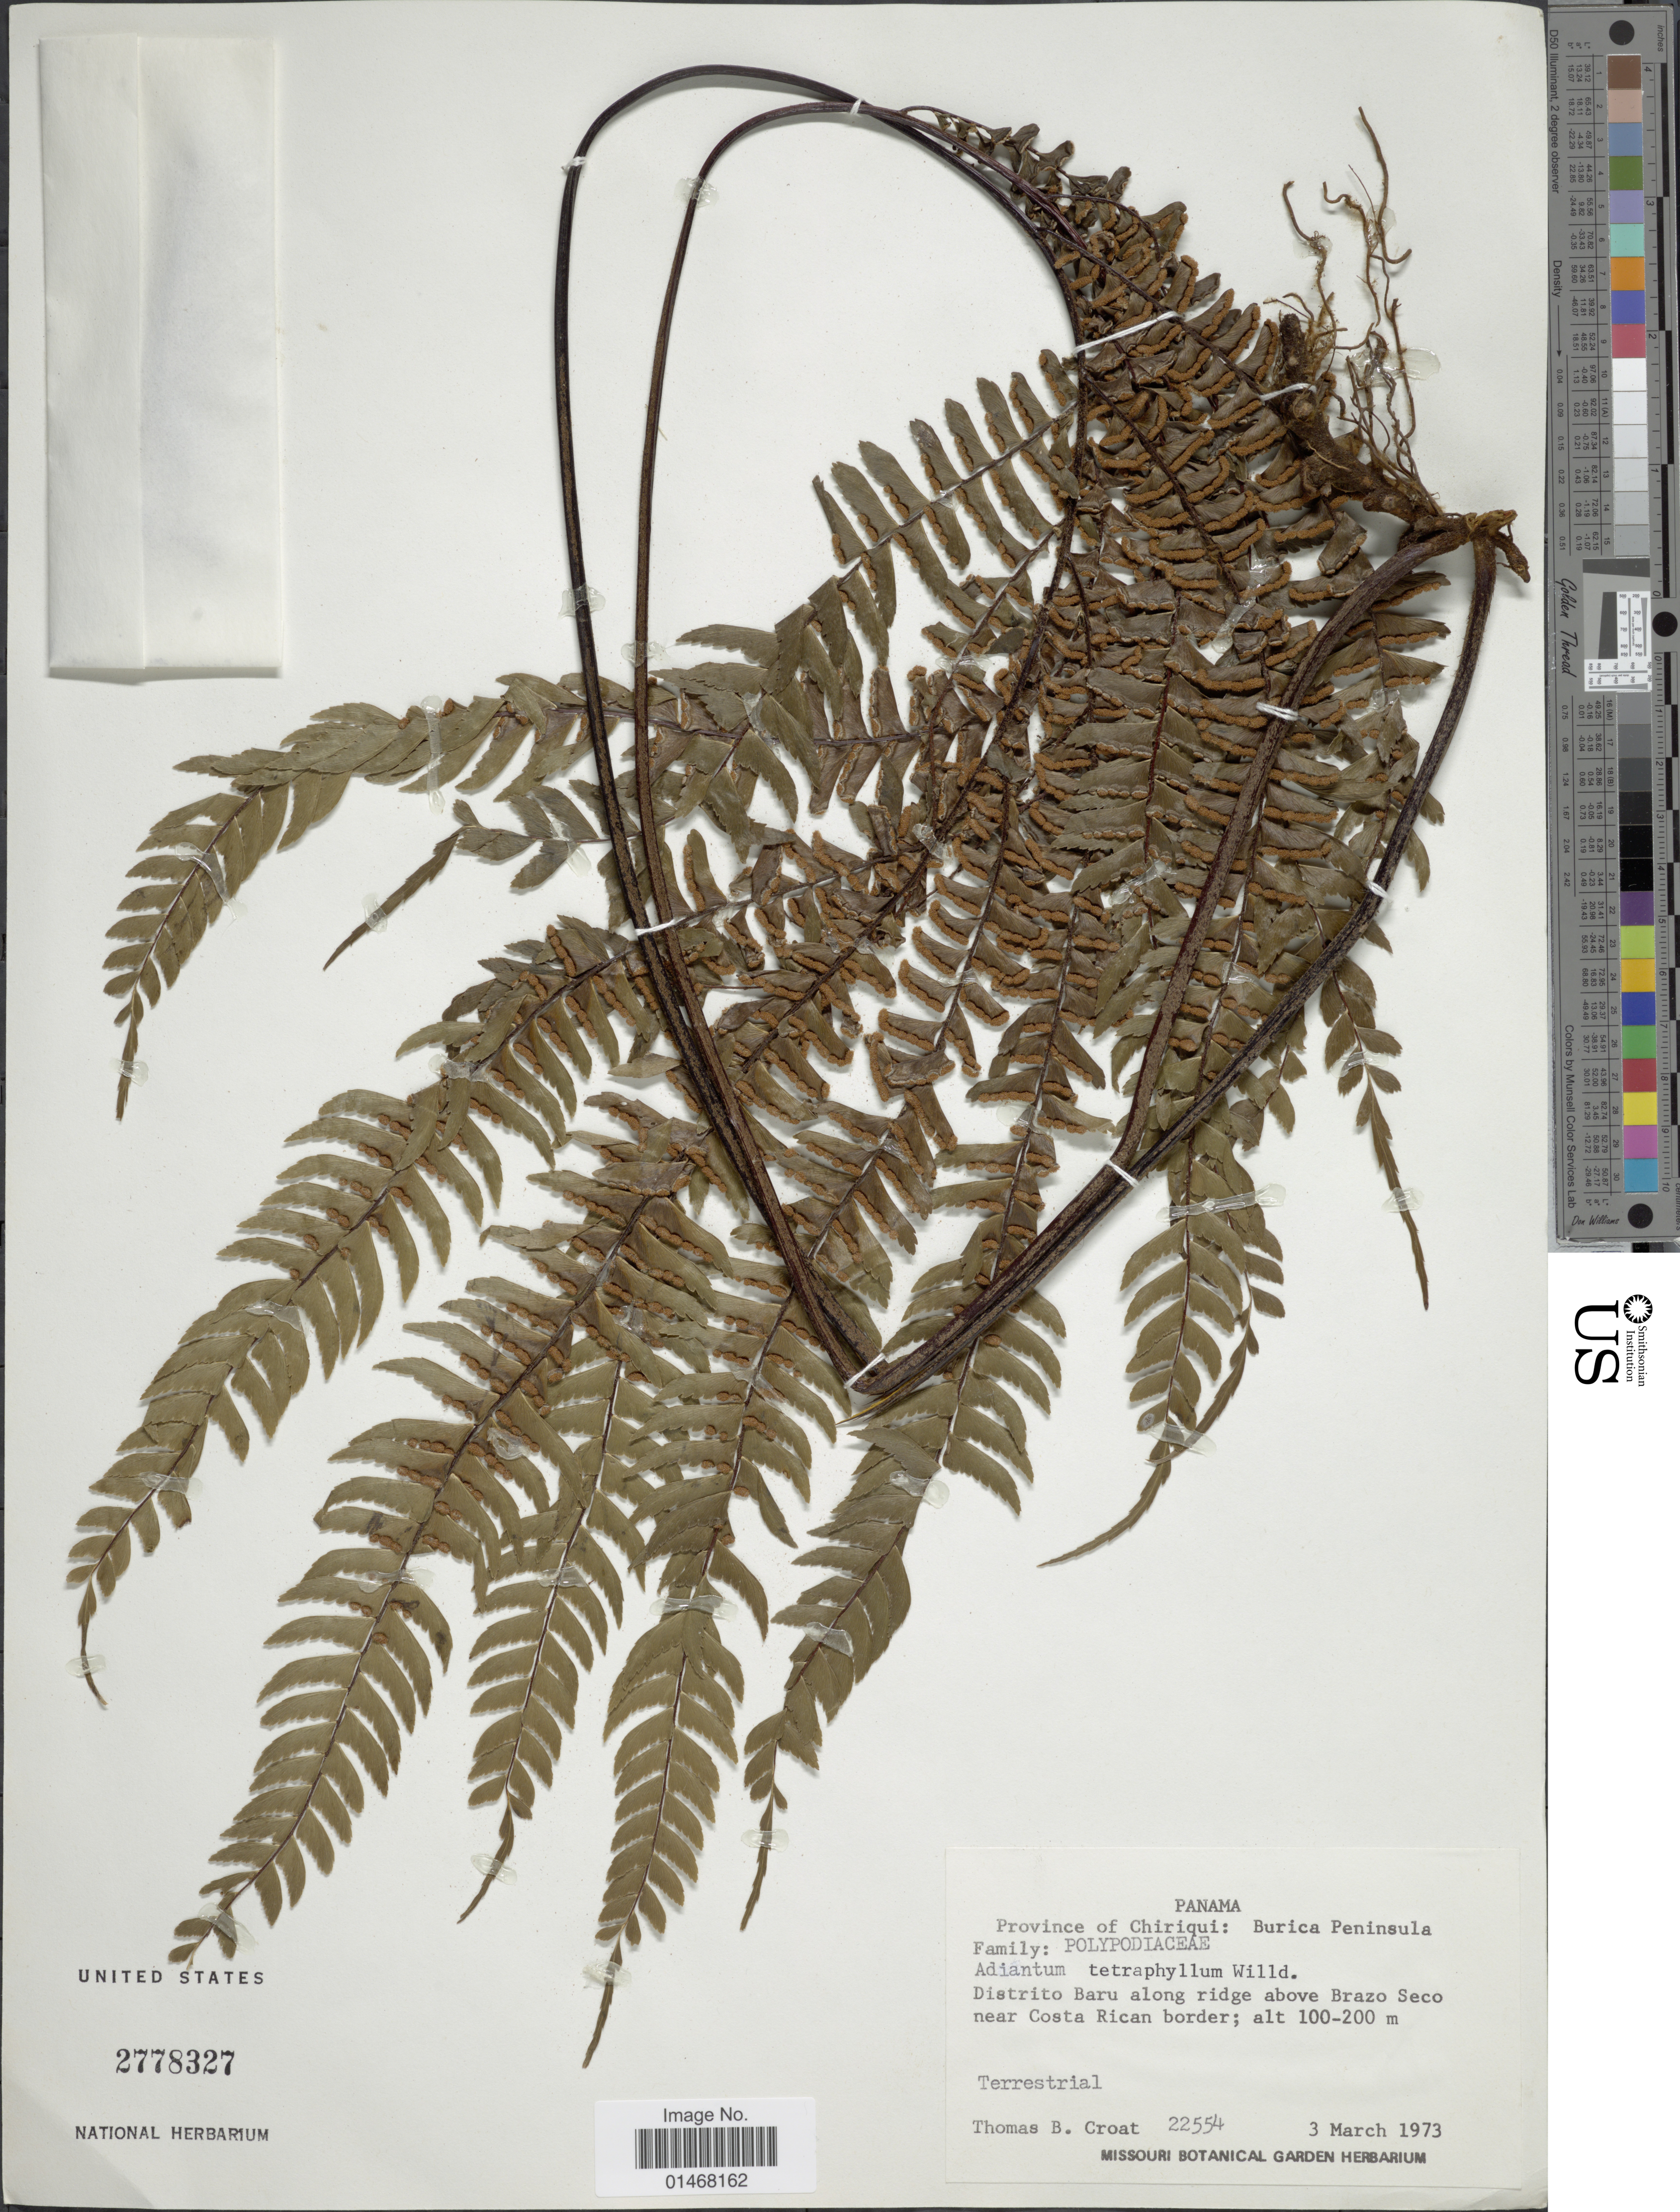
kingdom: Plantae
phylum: Tracheophyta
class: Polypodiopsida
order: Polypodiales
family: Pteridaceae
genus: Adiantum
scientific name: Adiantum tetraphyllum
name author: Humb. & Bonpl. ex Willd.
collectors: T. B. Croat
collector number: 22554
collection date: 1973-03-03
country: Panama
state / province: Chiriqui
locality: Burica Peninsula, Distrito Baru along ridge above Brazo Seco near Costa Rica border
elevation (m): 100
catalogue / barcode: US 2778327